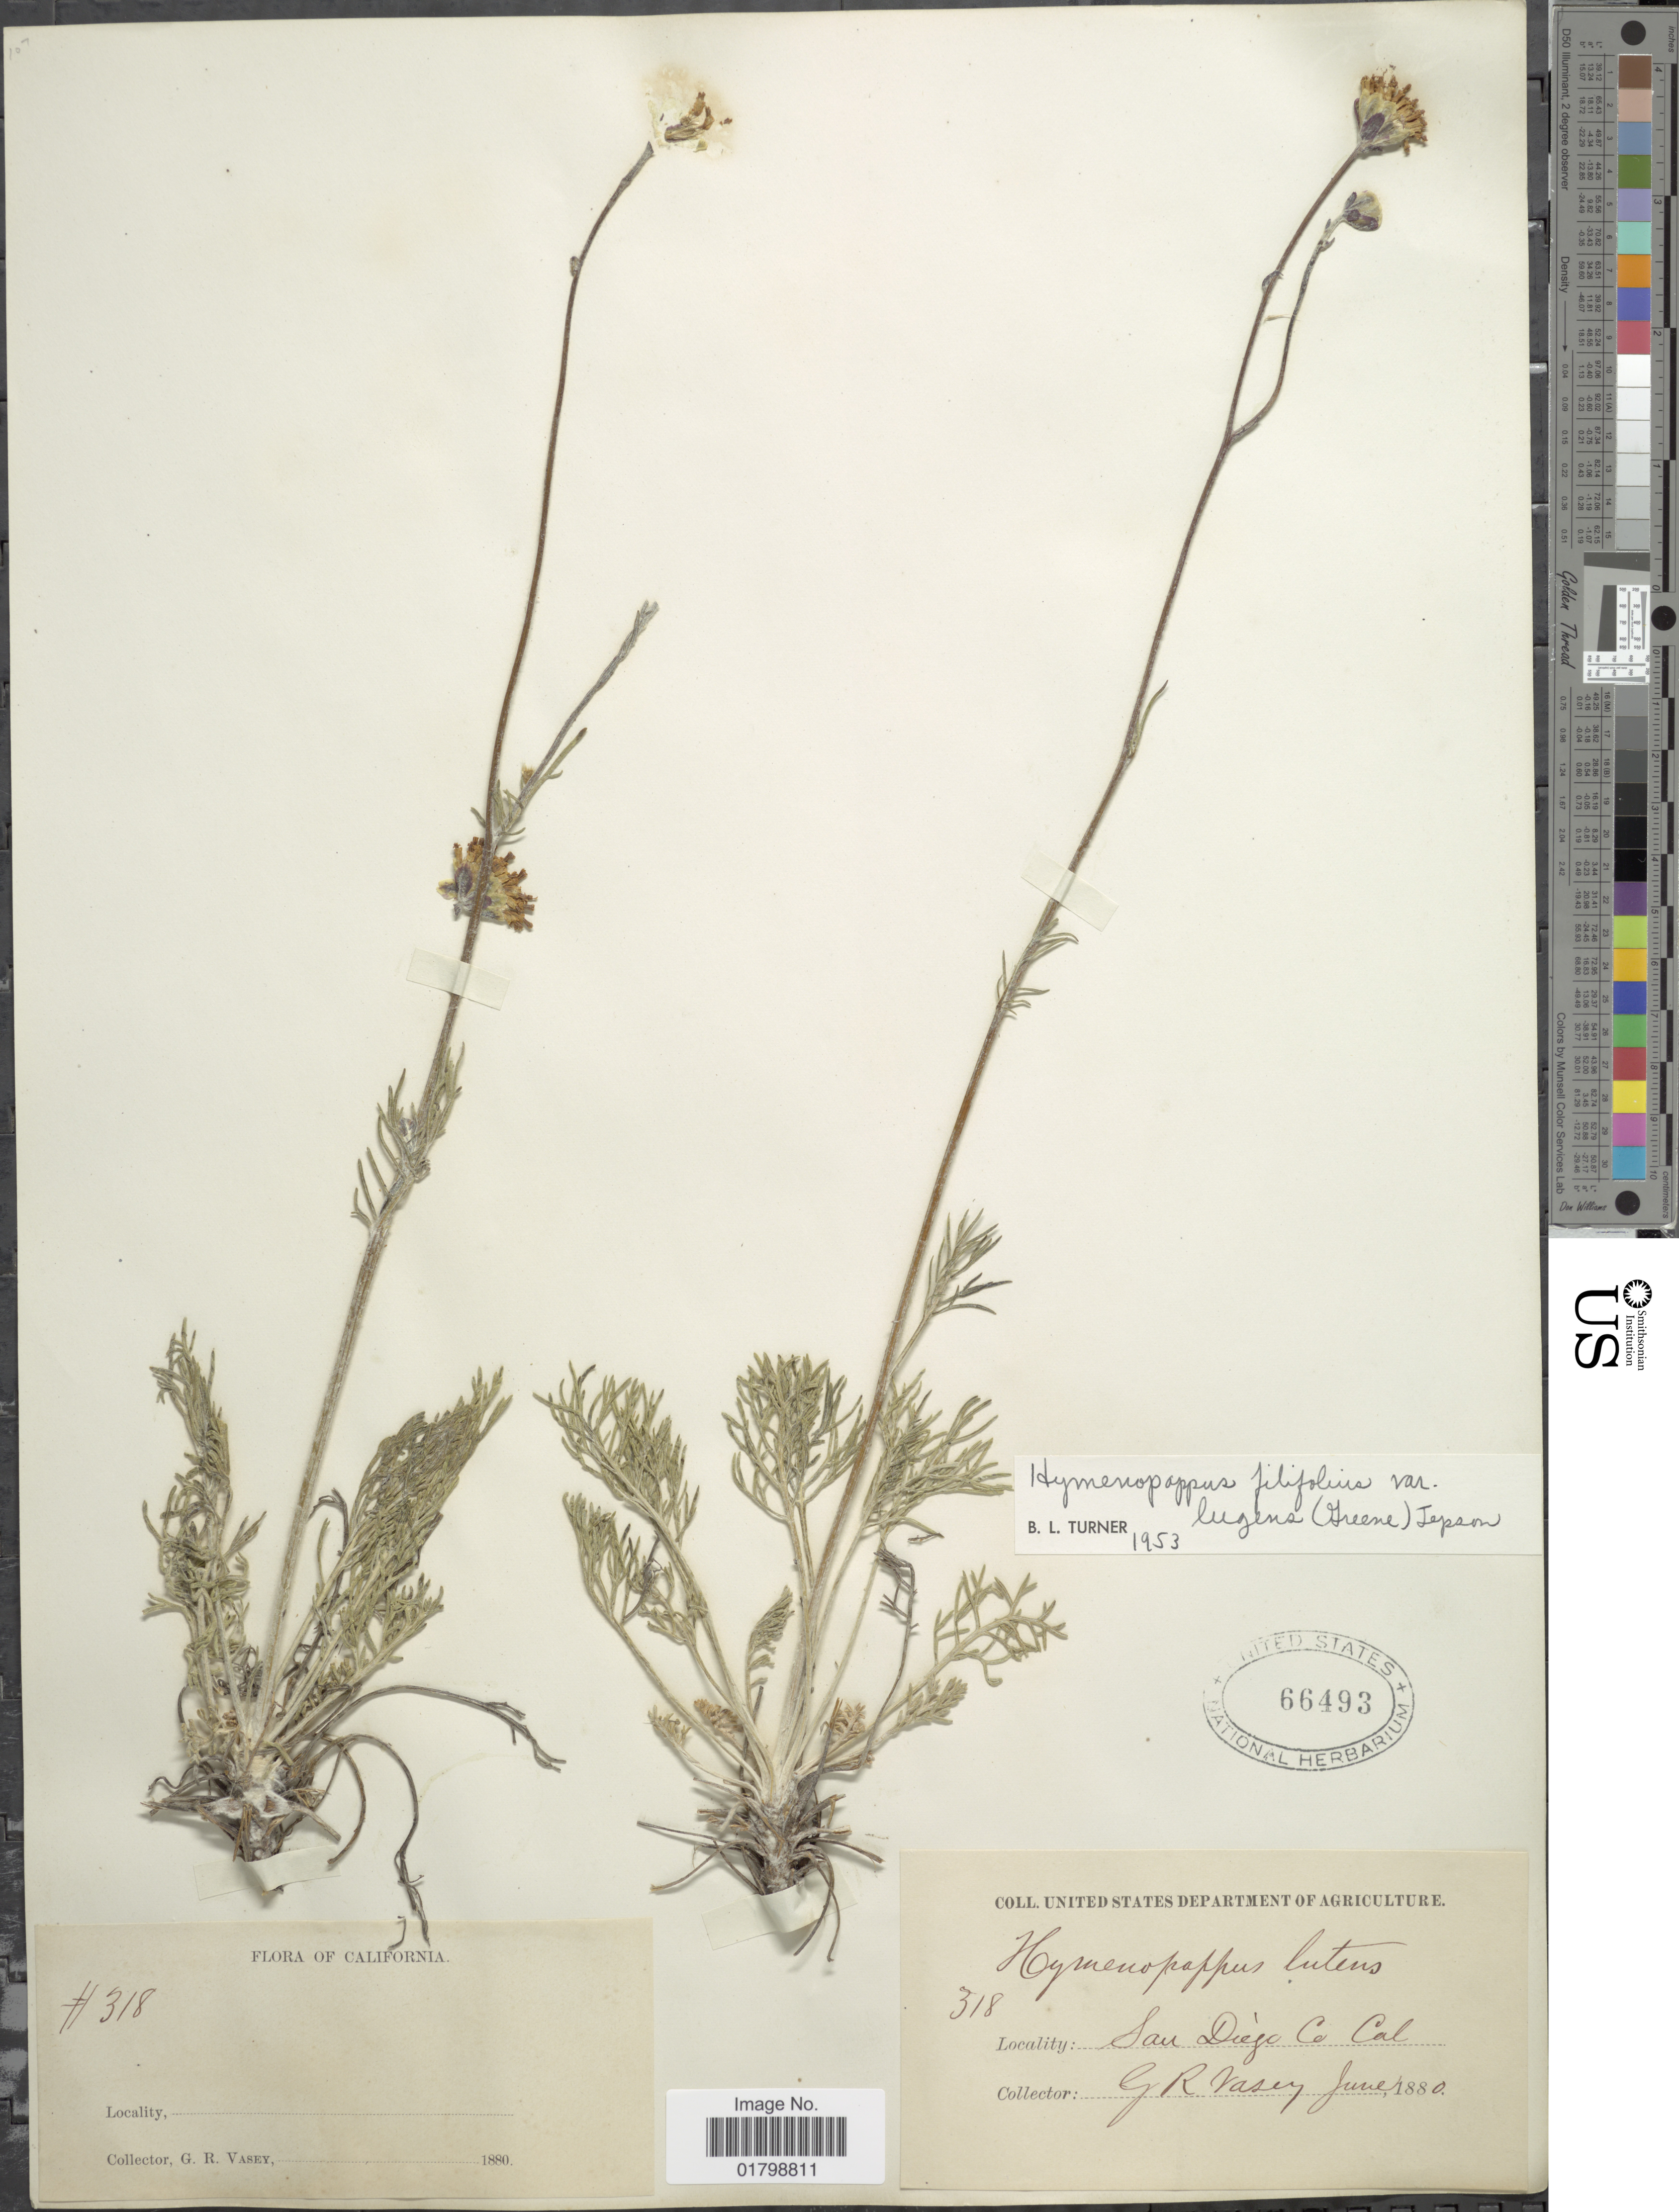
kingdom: Plantae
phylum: Tracheophyta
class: Magnoliopsida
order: Asterales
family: Asteraceae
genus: Hymenopappus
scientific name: Hymenopappus filifolius var. lugens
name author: (Greene) Jeps.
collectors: G. R. Vasey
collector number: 318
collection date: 1880-06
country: United States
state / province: California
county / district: San Diego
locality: San Diego Co.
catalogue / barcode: US 66493